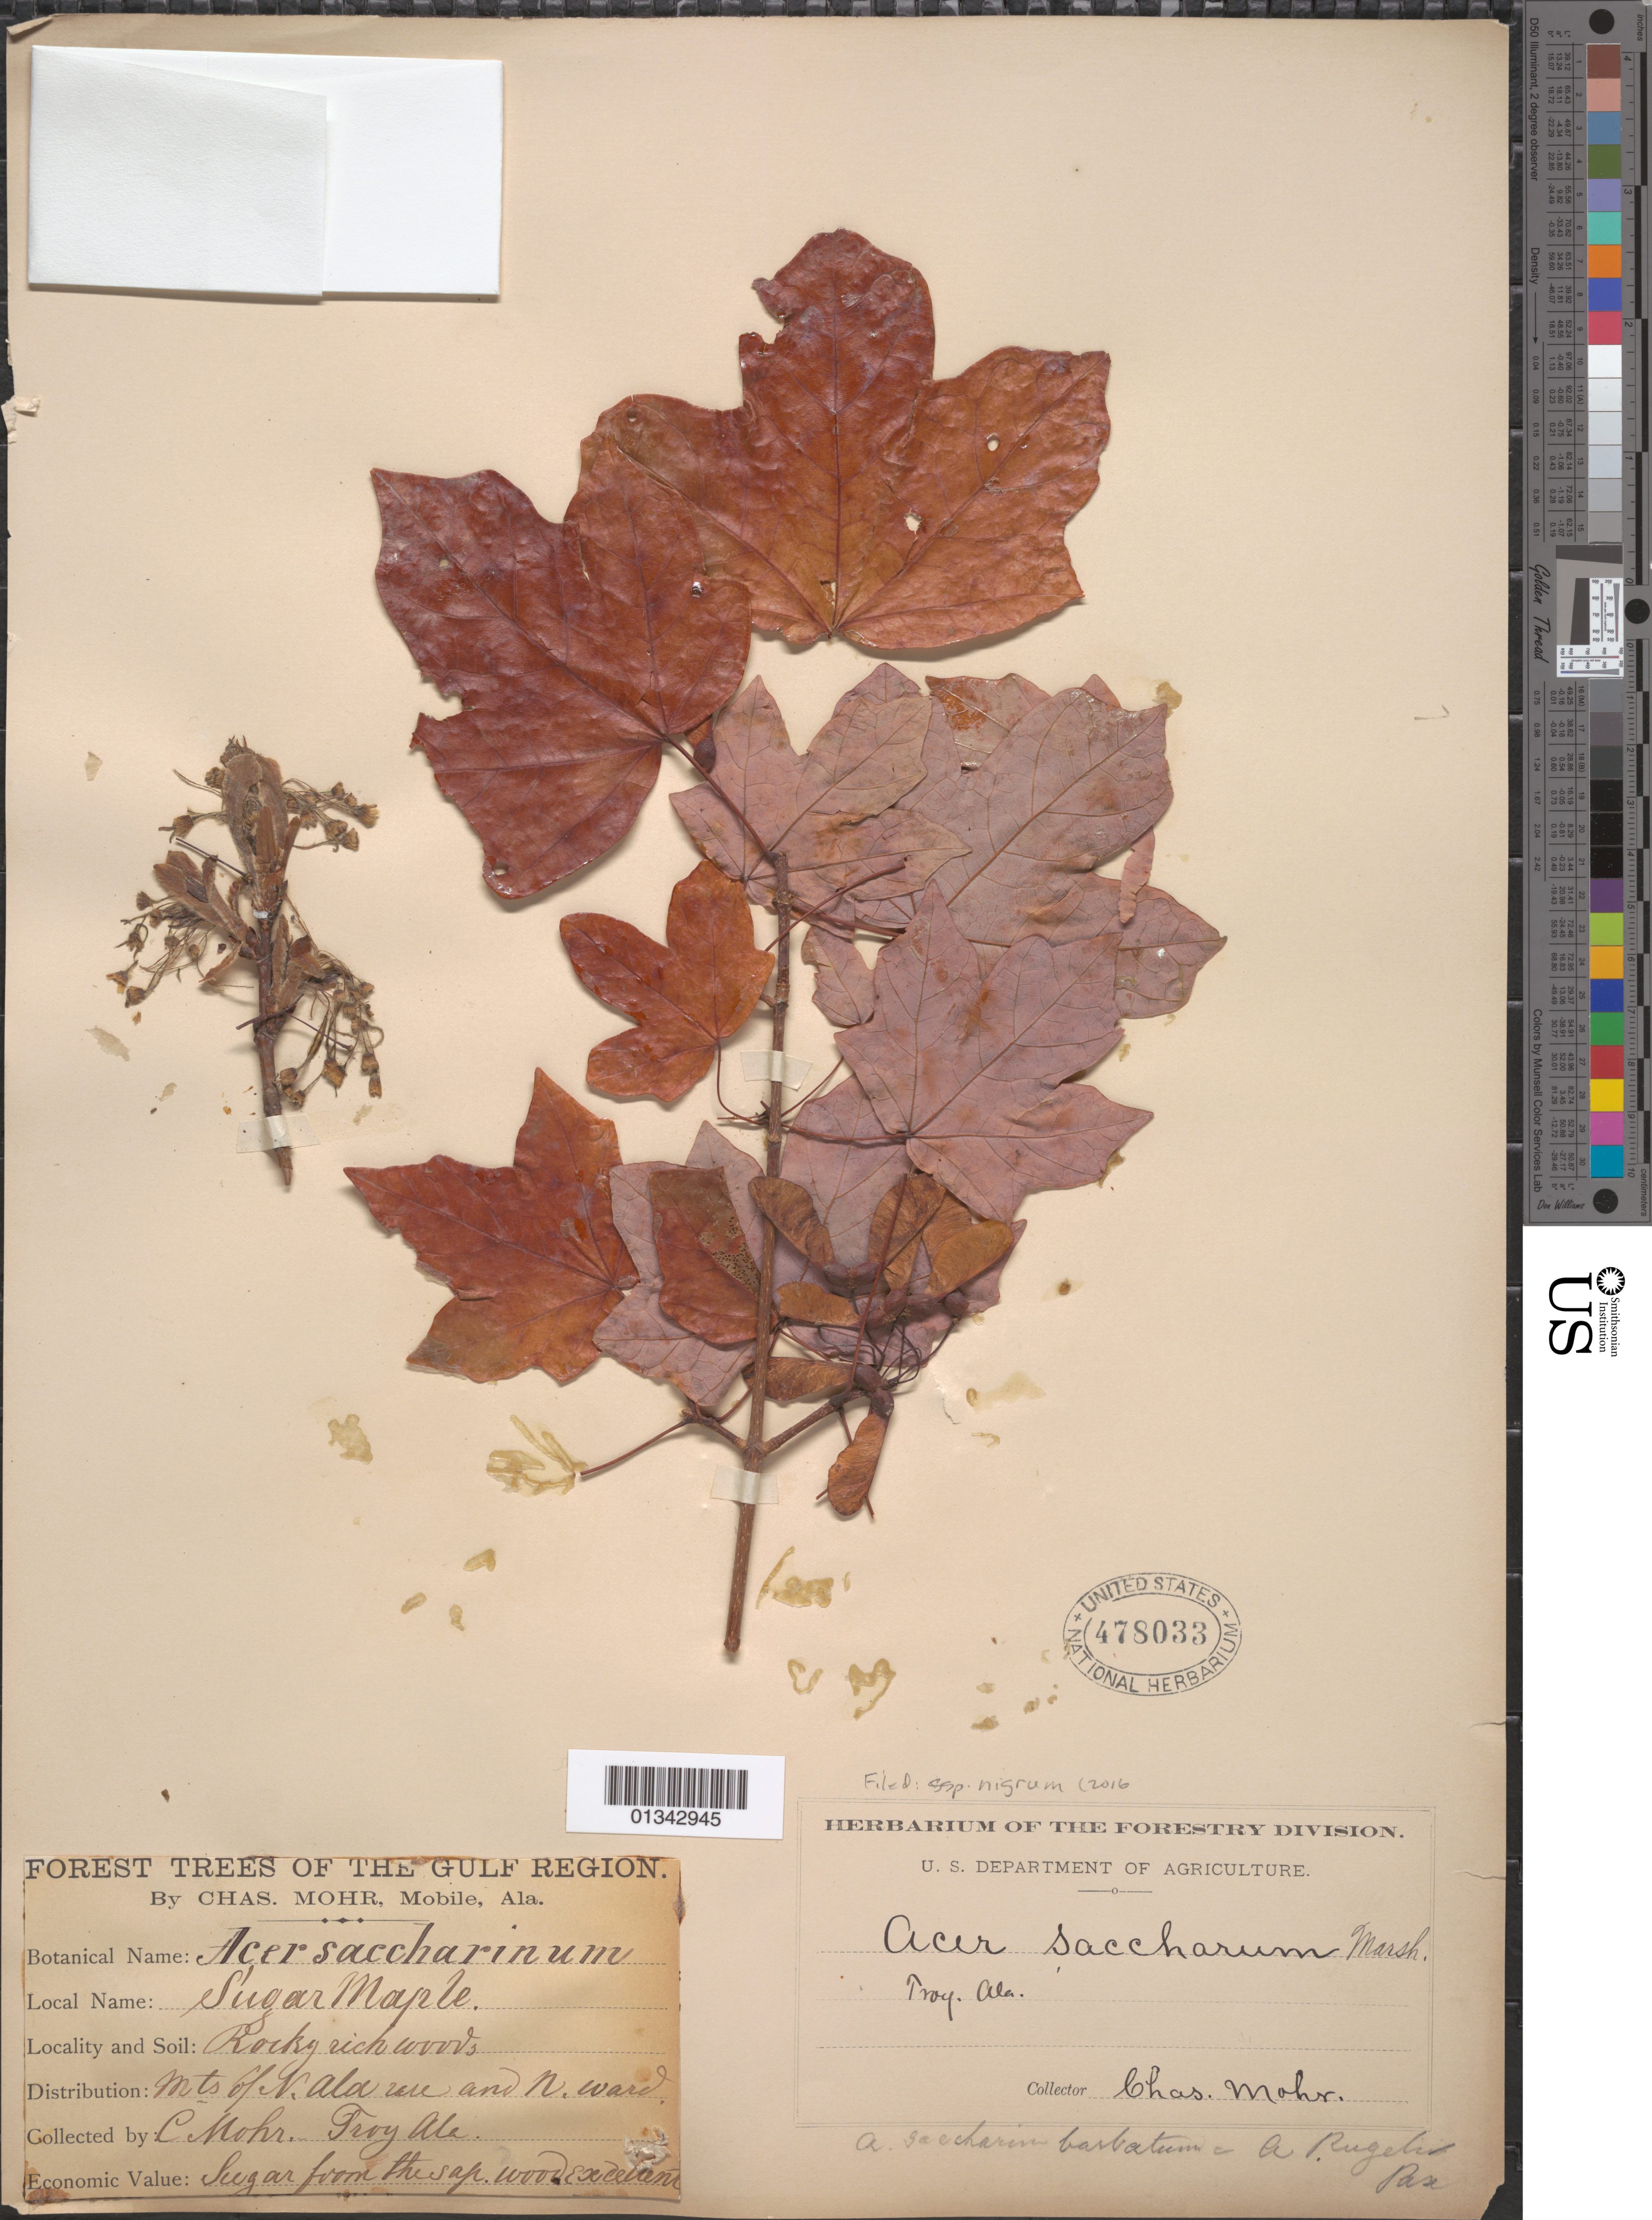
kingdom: Plantae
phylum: Tracheophyta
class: Magnoliopsida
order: Sapindales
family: Sapindaceae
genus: Acer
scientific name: Acer saccharum subsp. nigrum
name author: (F. Michx.) Desmarais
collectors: C. T. Mohr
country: United States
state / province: Alabama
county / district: Pike County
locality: Troy. Mts. of N. Alabama and N.ward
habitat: Rocky rich woods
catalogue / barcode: US 478033